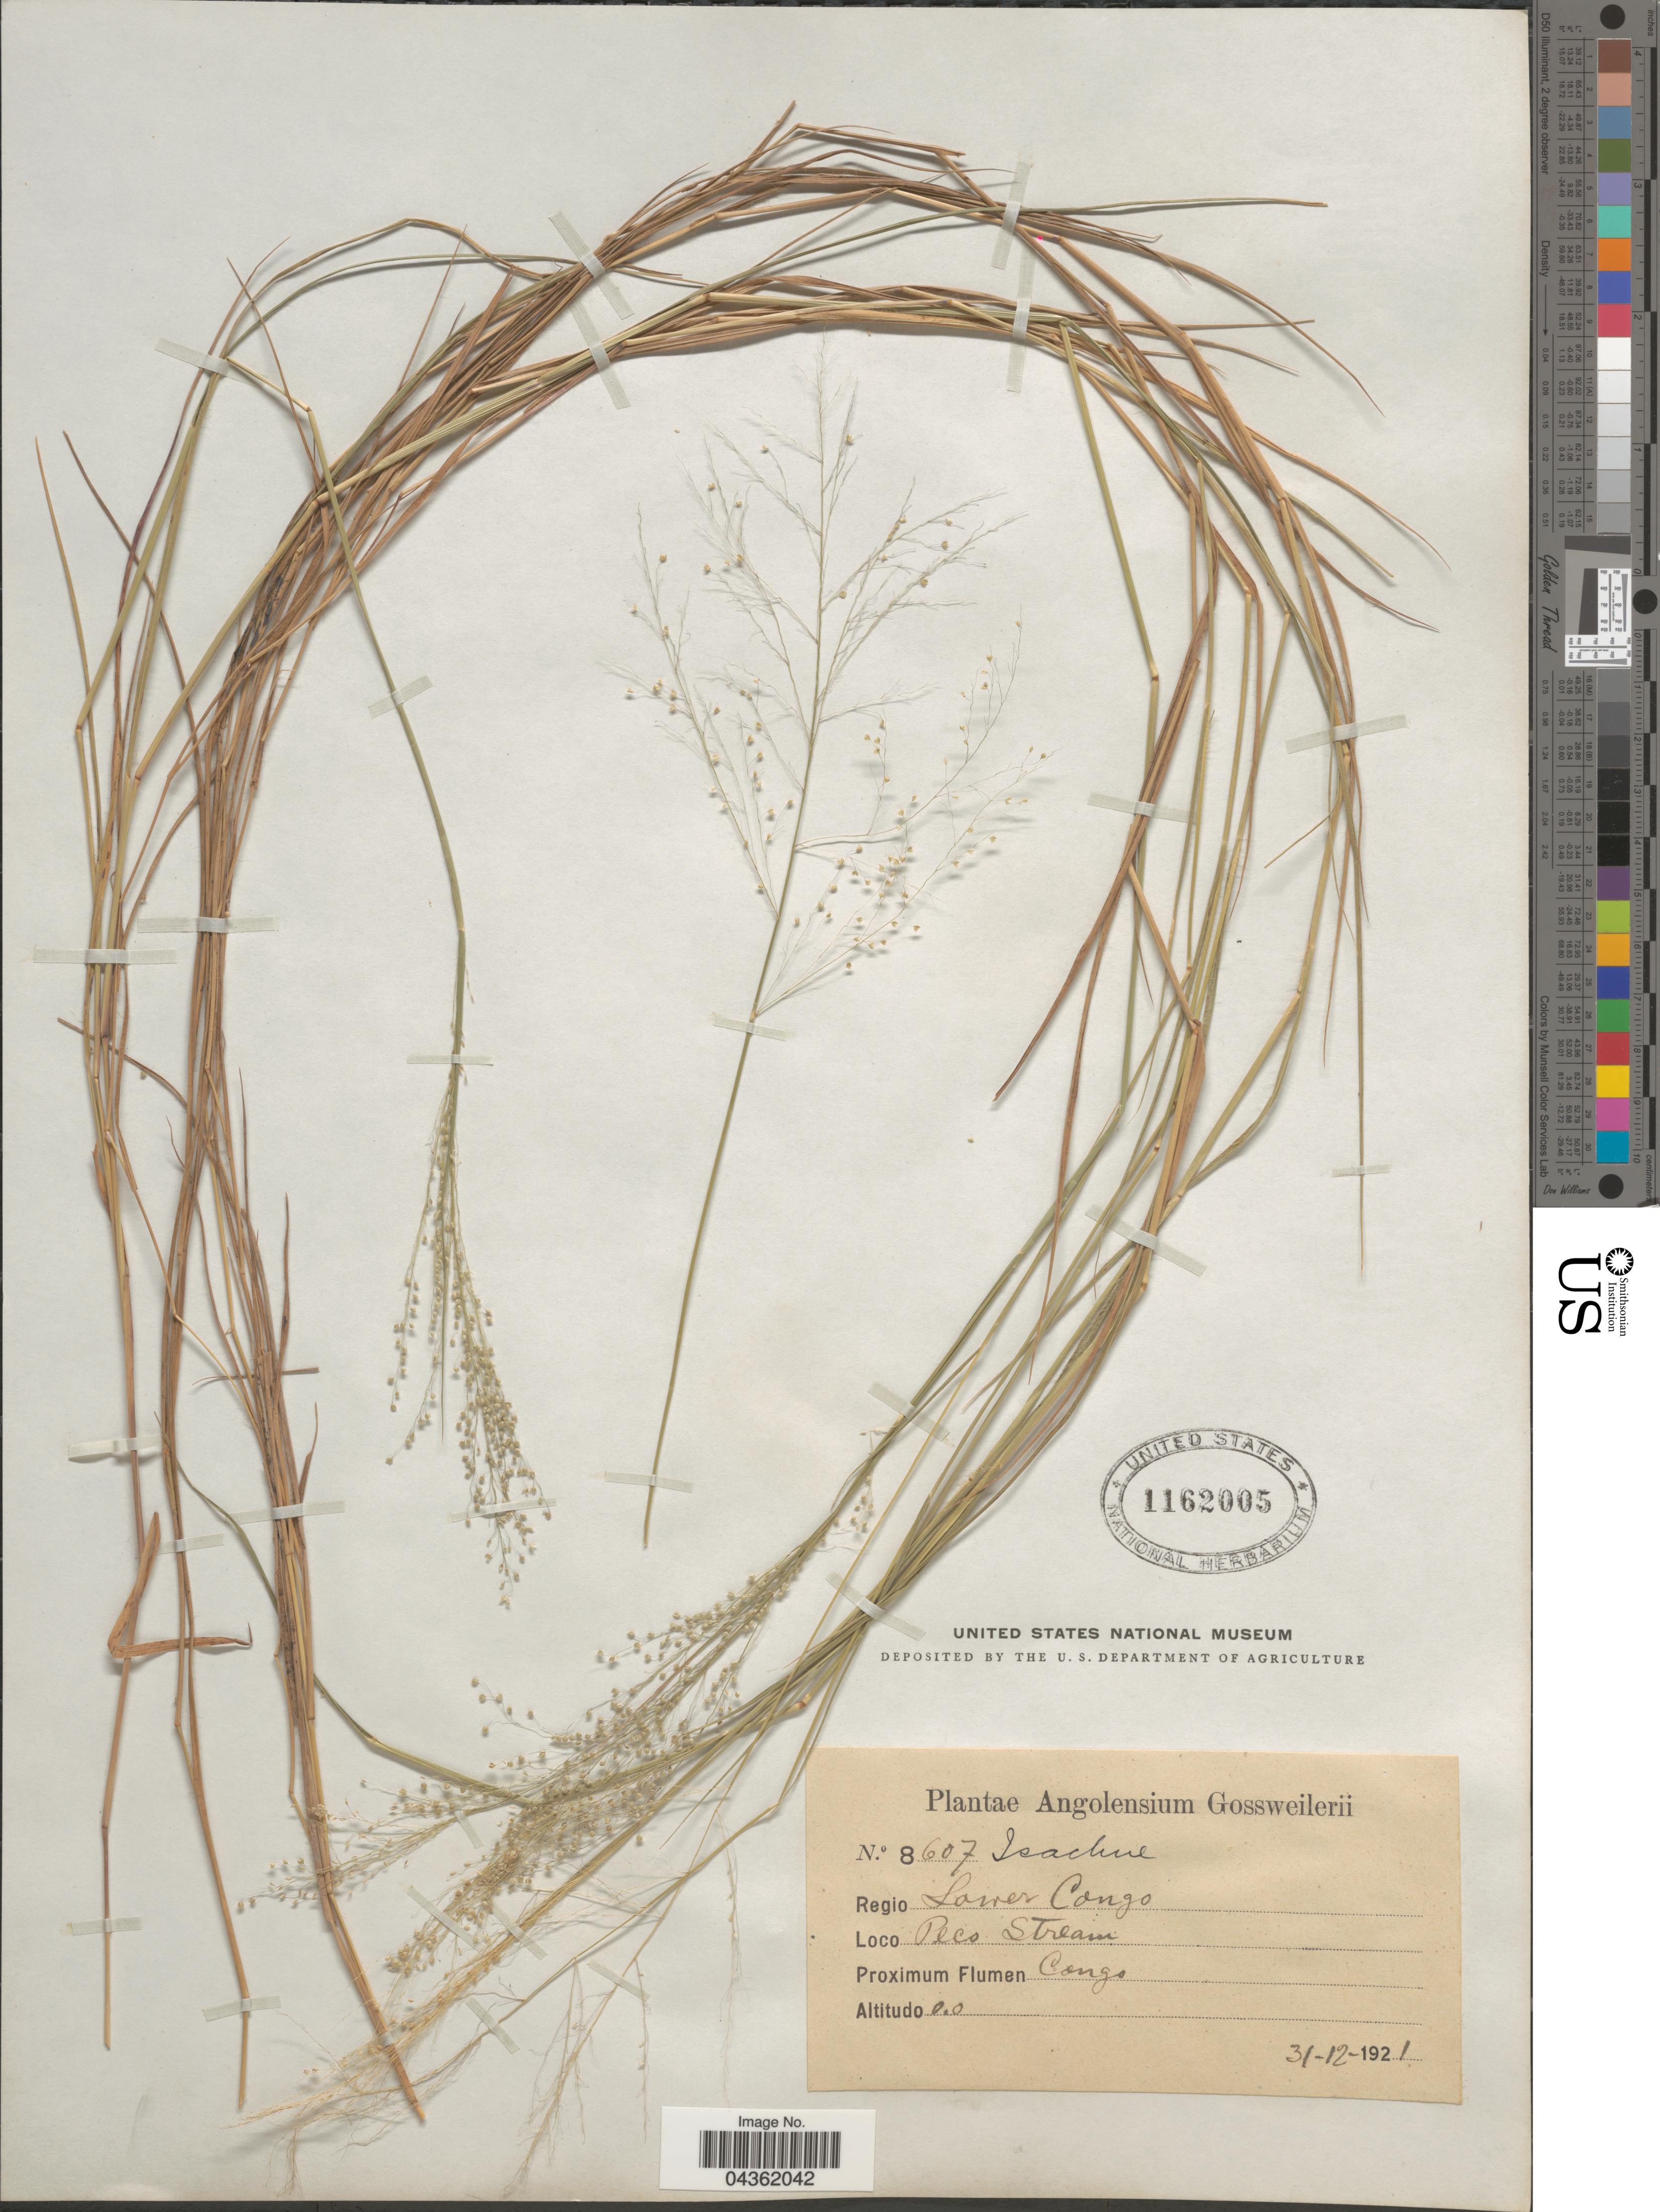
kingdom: Plantae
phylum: Tracheophyta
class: Liliopsida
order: Poales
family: Poaceae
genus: Isachne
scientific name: Isachne sp.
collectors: -. Gossweiler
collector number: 8607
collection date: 1921-12-31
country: Angola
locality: Regio Lower Congo. Peco Stream. Proximum Flumen Congo.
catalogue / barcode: US 1162005